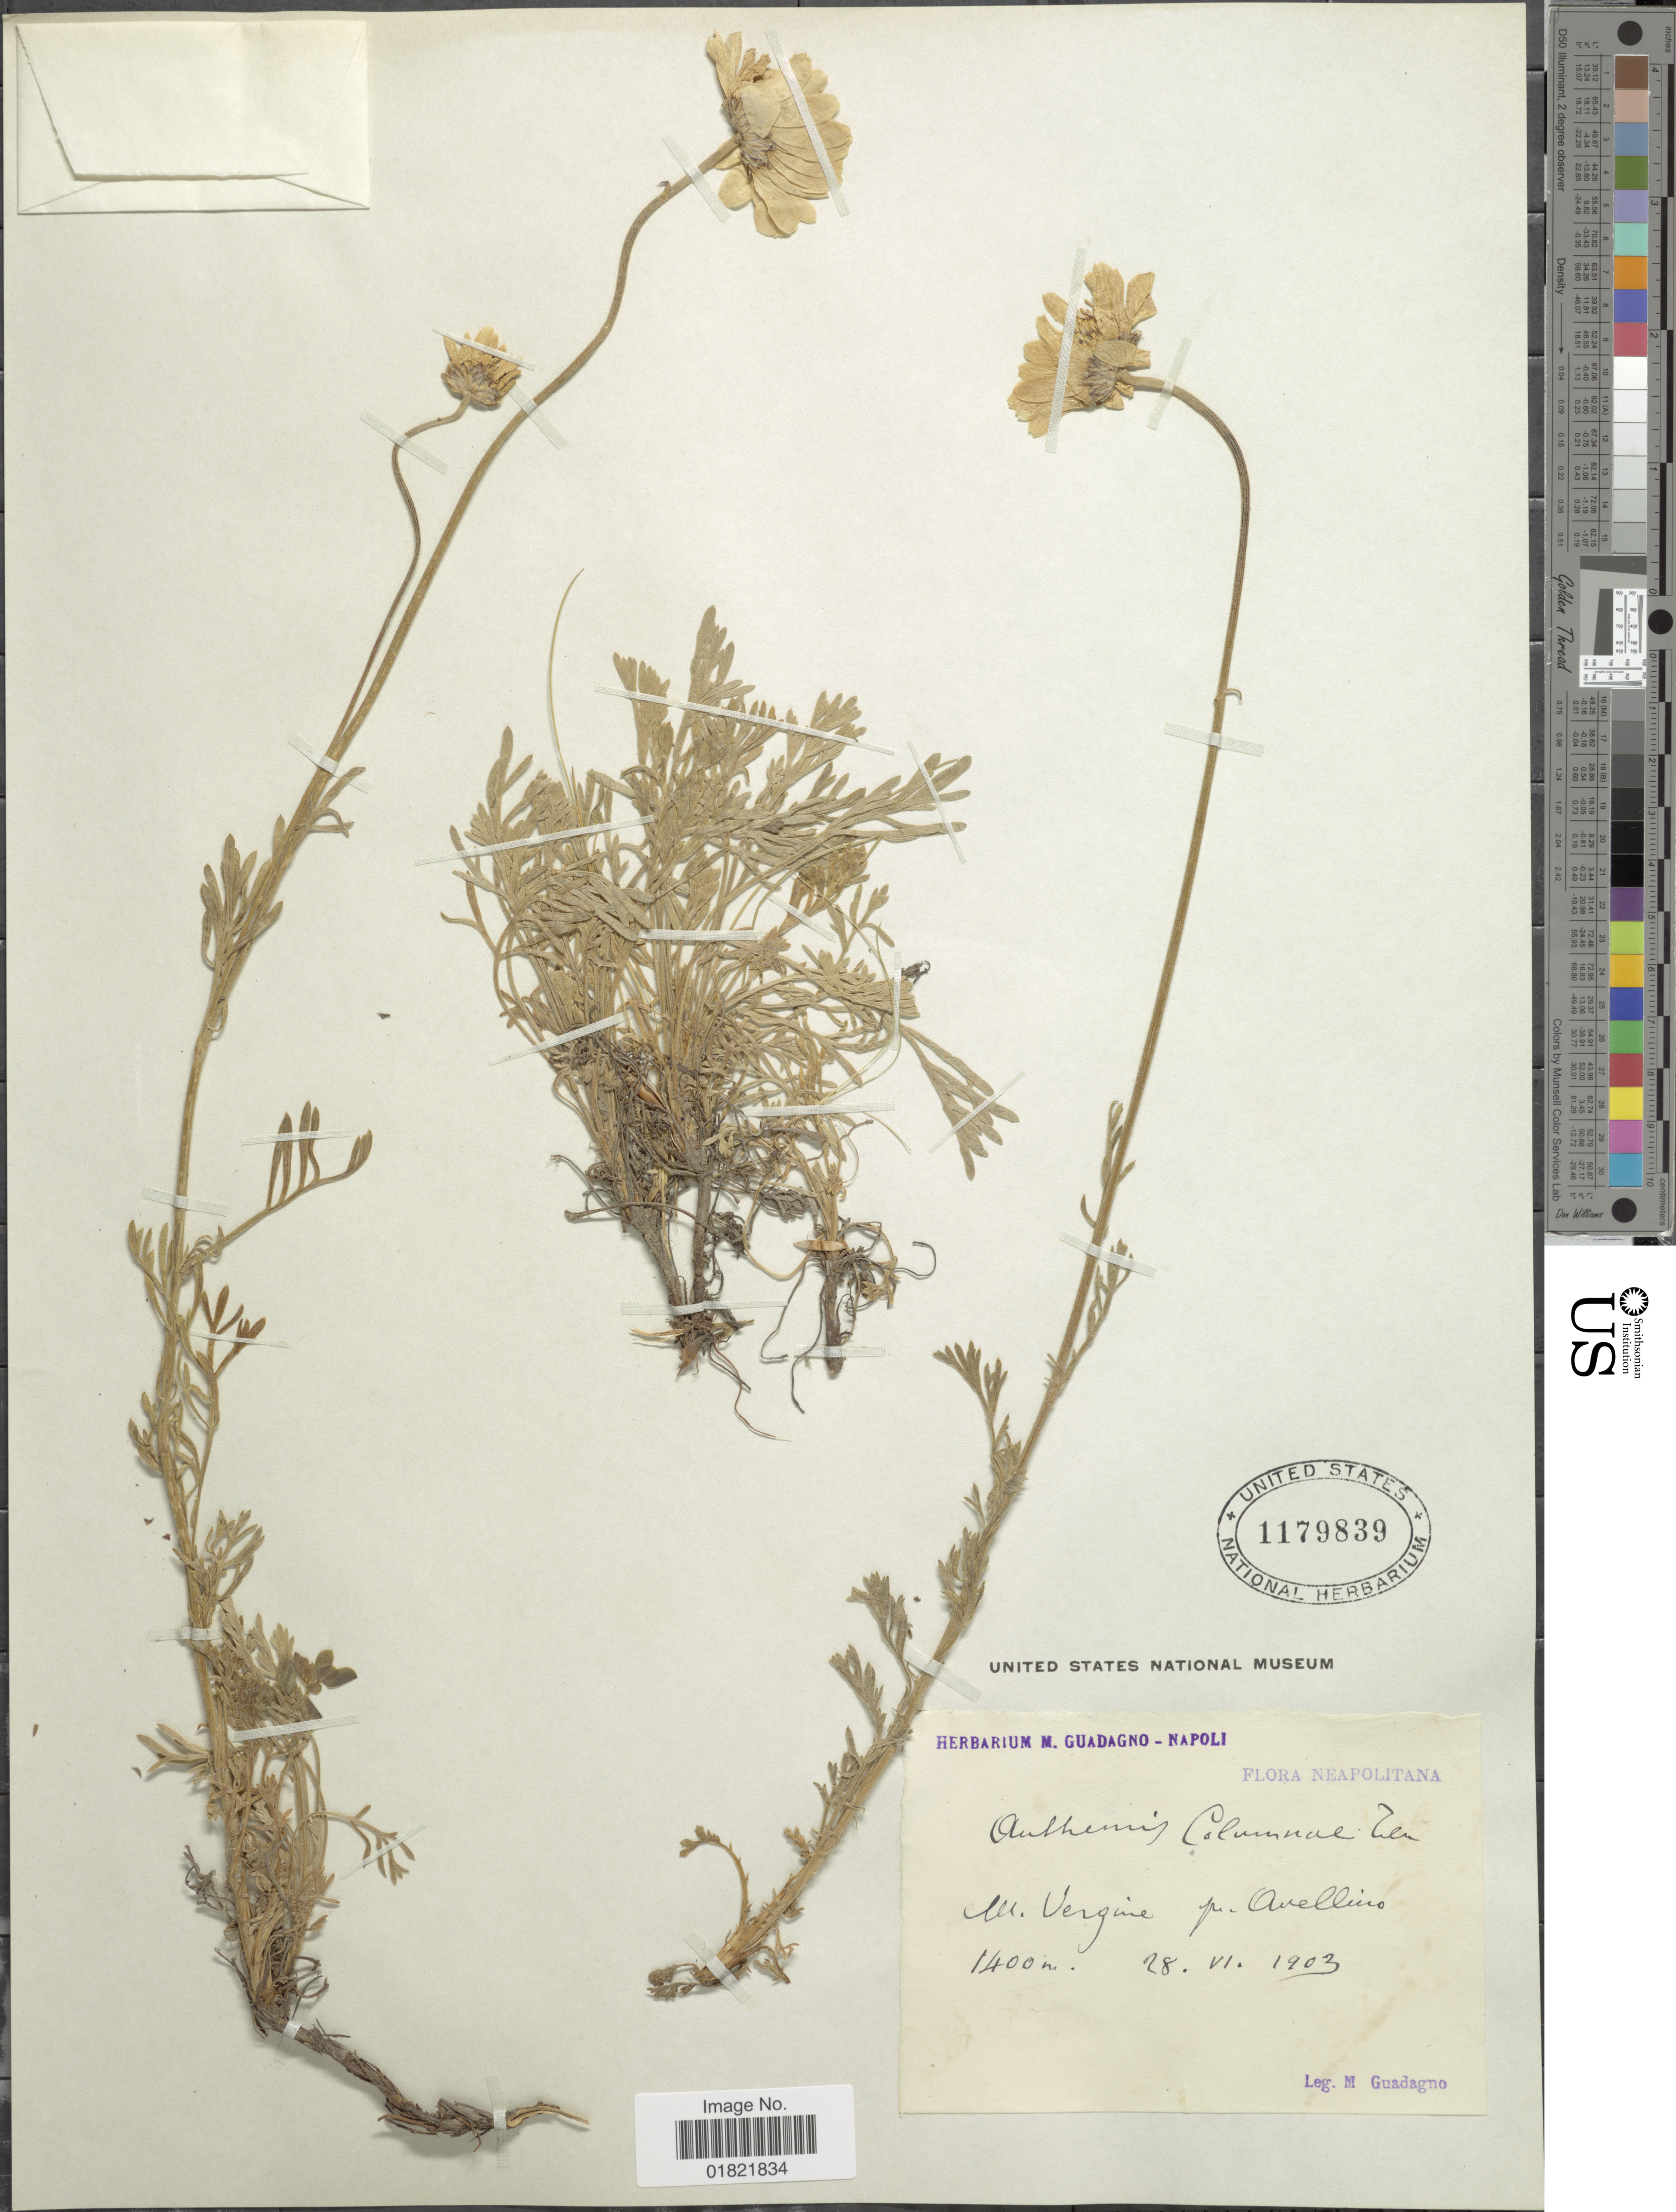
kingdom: Plantae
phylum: Tracheophyta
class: Magnoliopsida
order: Asterales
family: Asteraceae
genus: Anthemis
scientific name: Anthemis columnae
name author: (Ten.) Landolt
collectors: M. Guadagno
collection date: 1903-06-28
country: Italy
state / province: Campania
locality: M. Vergine pr. Avellino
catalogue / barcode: US 1179839